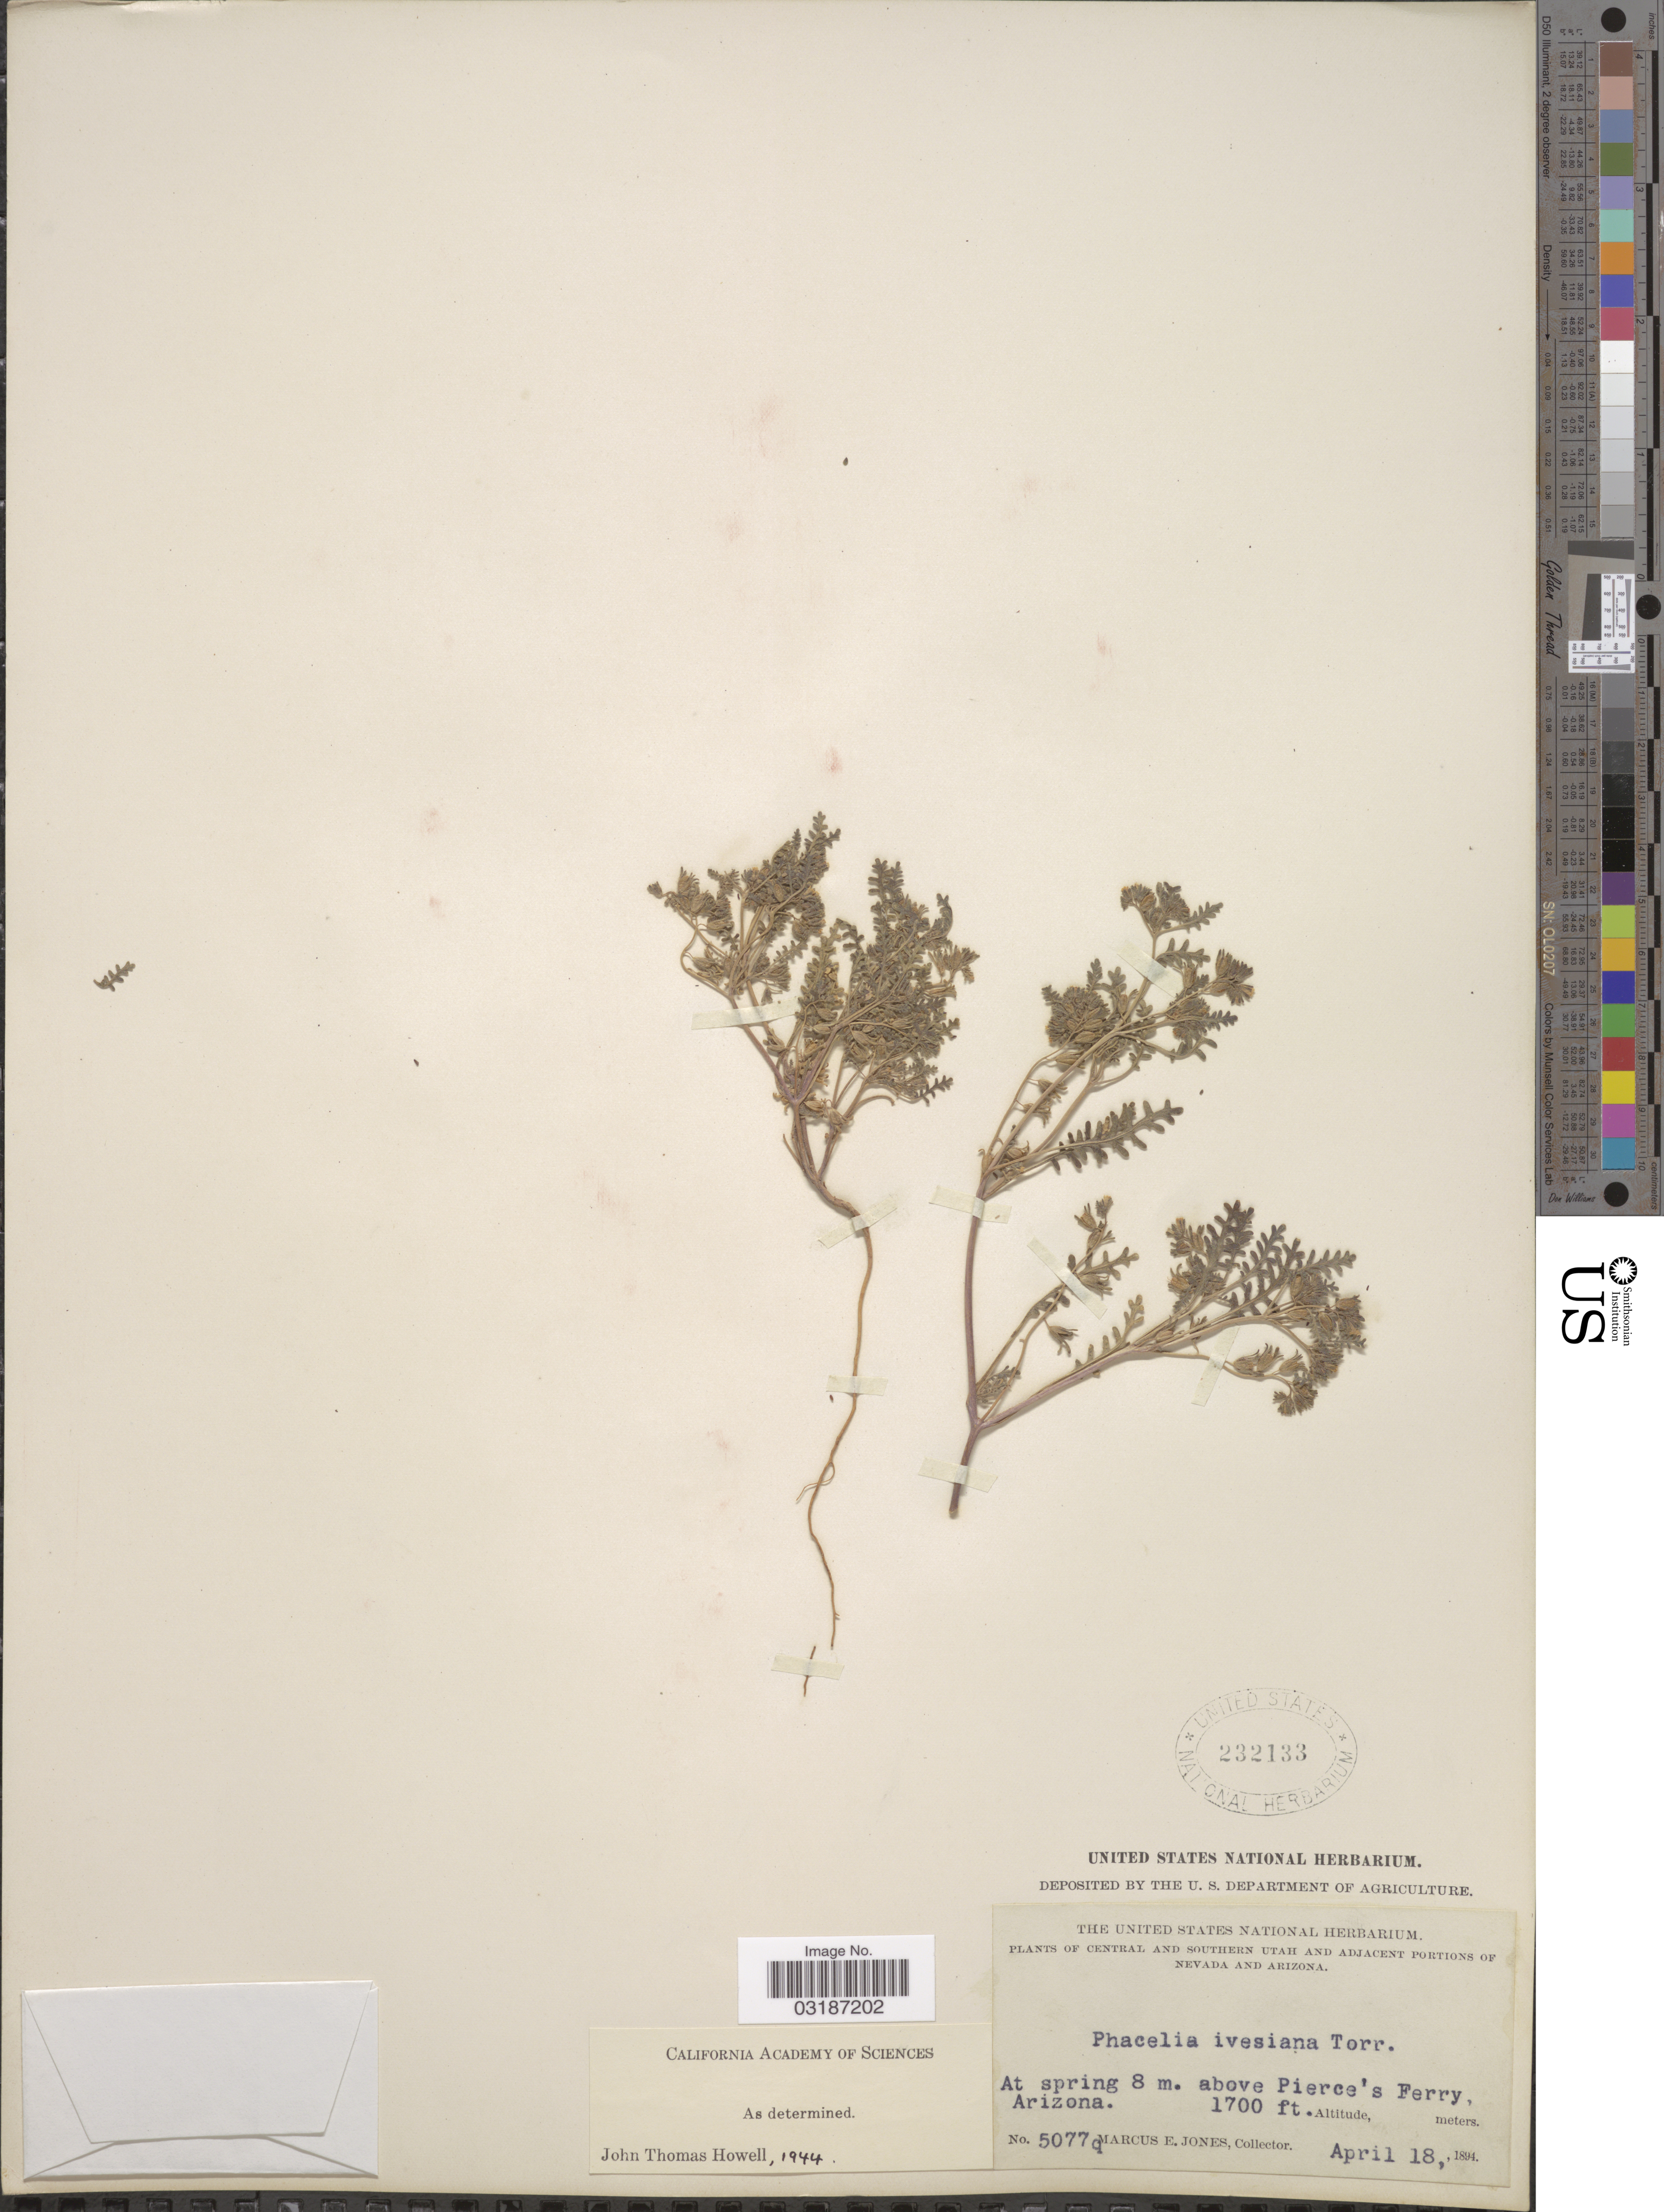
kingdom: Plantae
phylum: Tracheophyta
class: Magnoliopsida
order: Boraginales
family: Hydrophyllaceae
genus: Phacelia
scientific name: Phacelia ivesiana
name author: Torr.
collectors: M. E. Jones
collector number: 5077q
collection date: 1894-04-18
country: United States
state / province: Arizona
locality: At spring 8 m. above Pierce's Ferry. Adjacent portions of Arizona.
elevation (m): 518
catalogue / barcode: US 232133